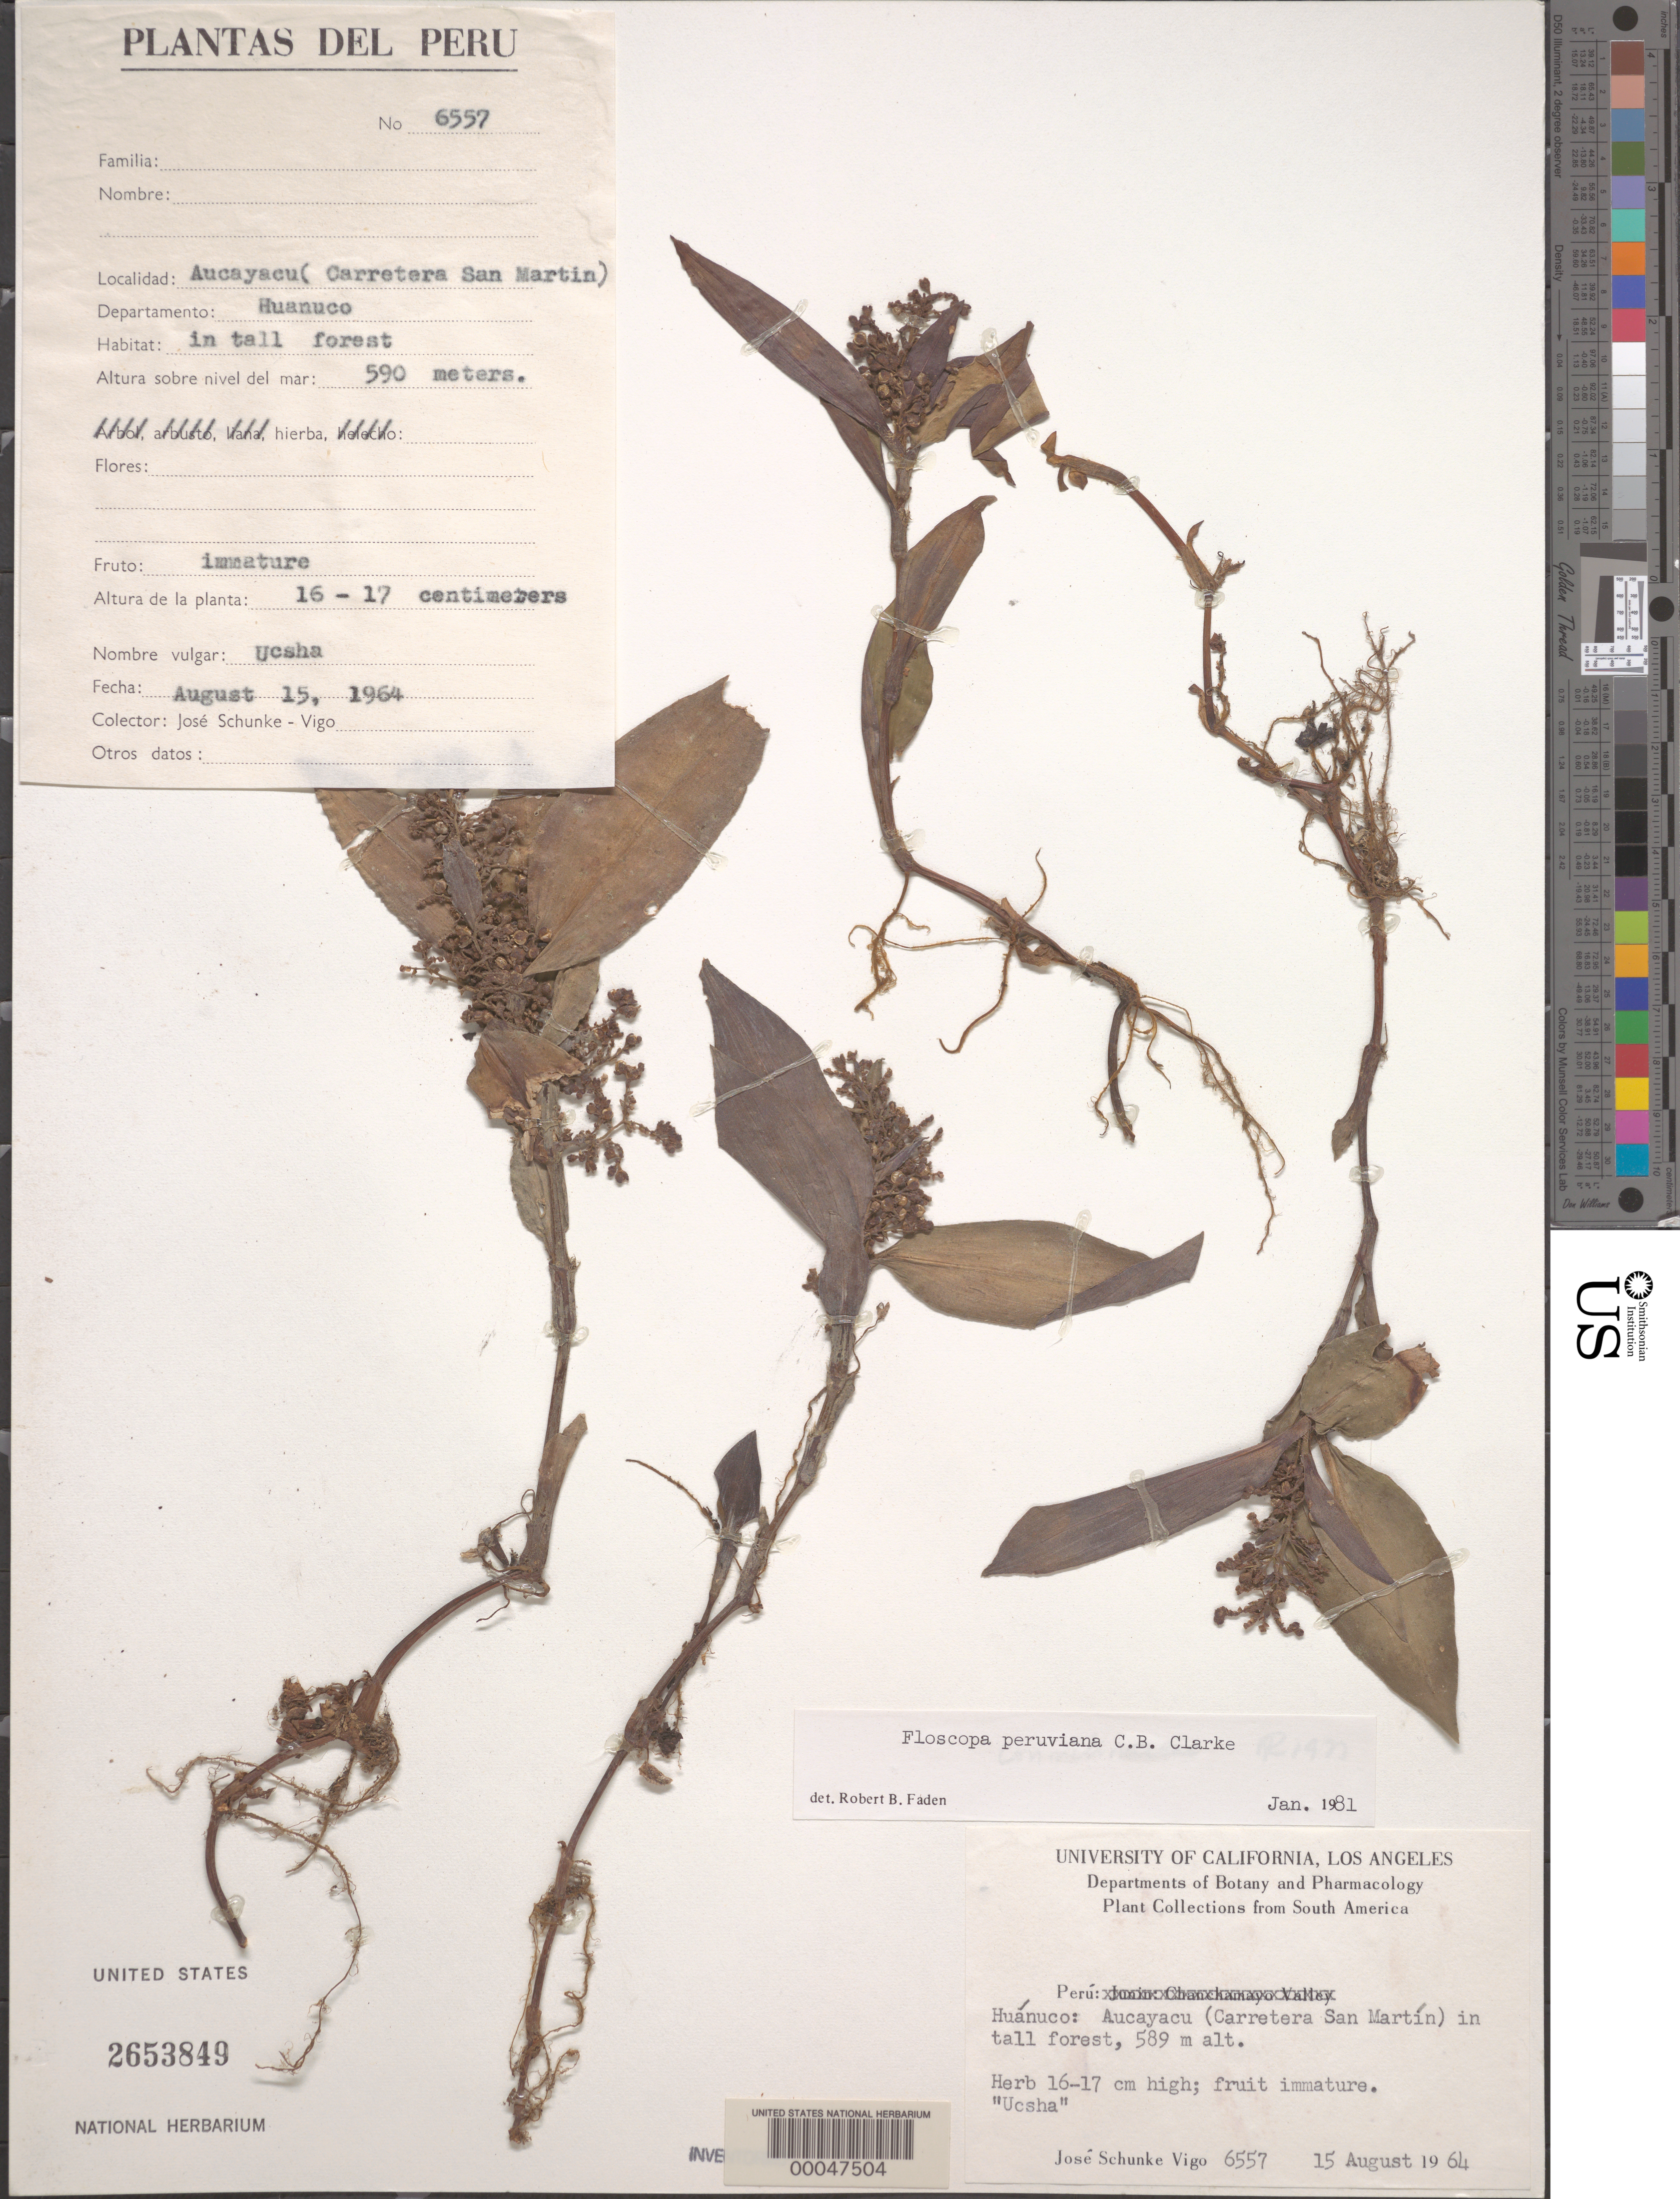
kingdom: Plantae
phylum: Tracheophyta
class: Liliopsida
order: Commelinales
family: Commelinaceae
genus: Floscopa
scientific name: Floscopa peruviana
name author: Hassk. ex C.B. Clarke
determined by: Faden, Robert B., (US), Smithsonian Institution - National Museum of Natural History (UNITED STATES)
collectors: J. Schunke Vigo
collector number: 6557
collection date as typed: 15 Aug 1964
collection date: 1964-08-15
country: Peru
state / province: Huánuco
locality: Aucayacu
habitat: Tall forest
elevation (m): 590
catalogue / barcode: US 2653849